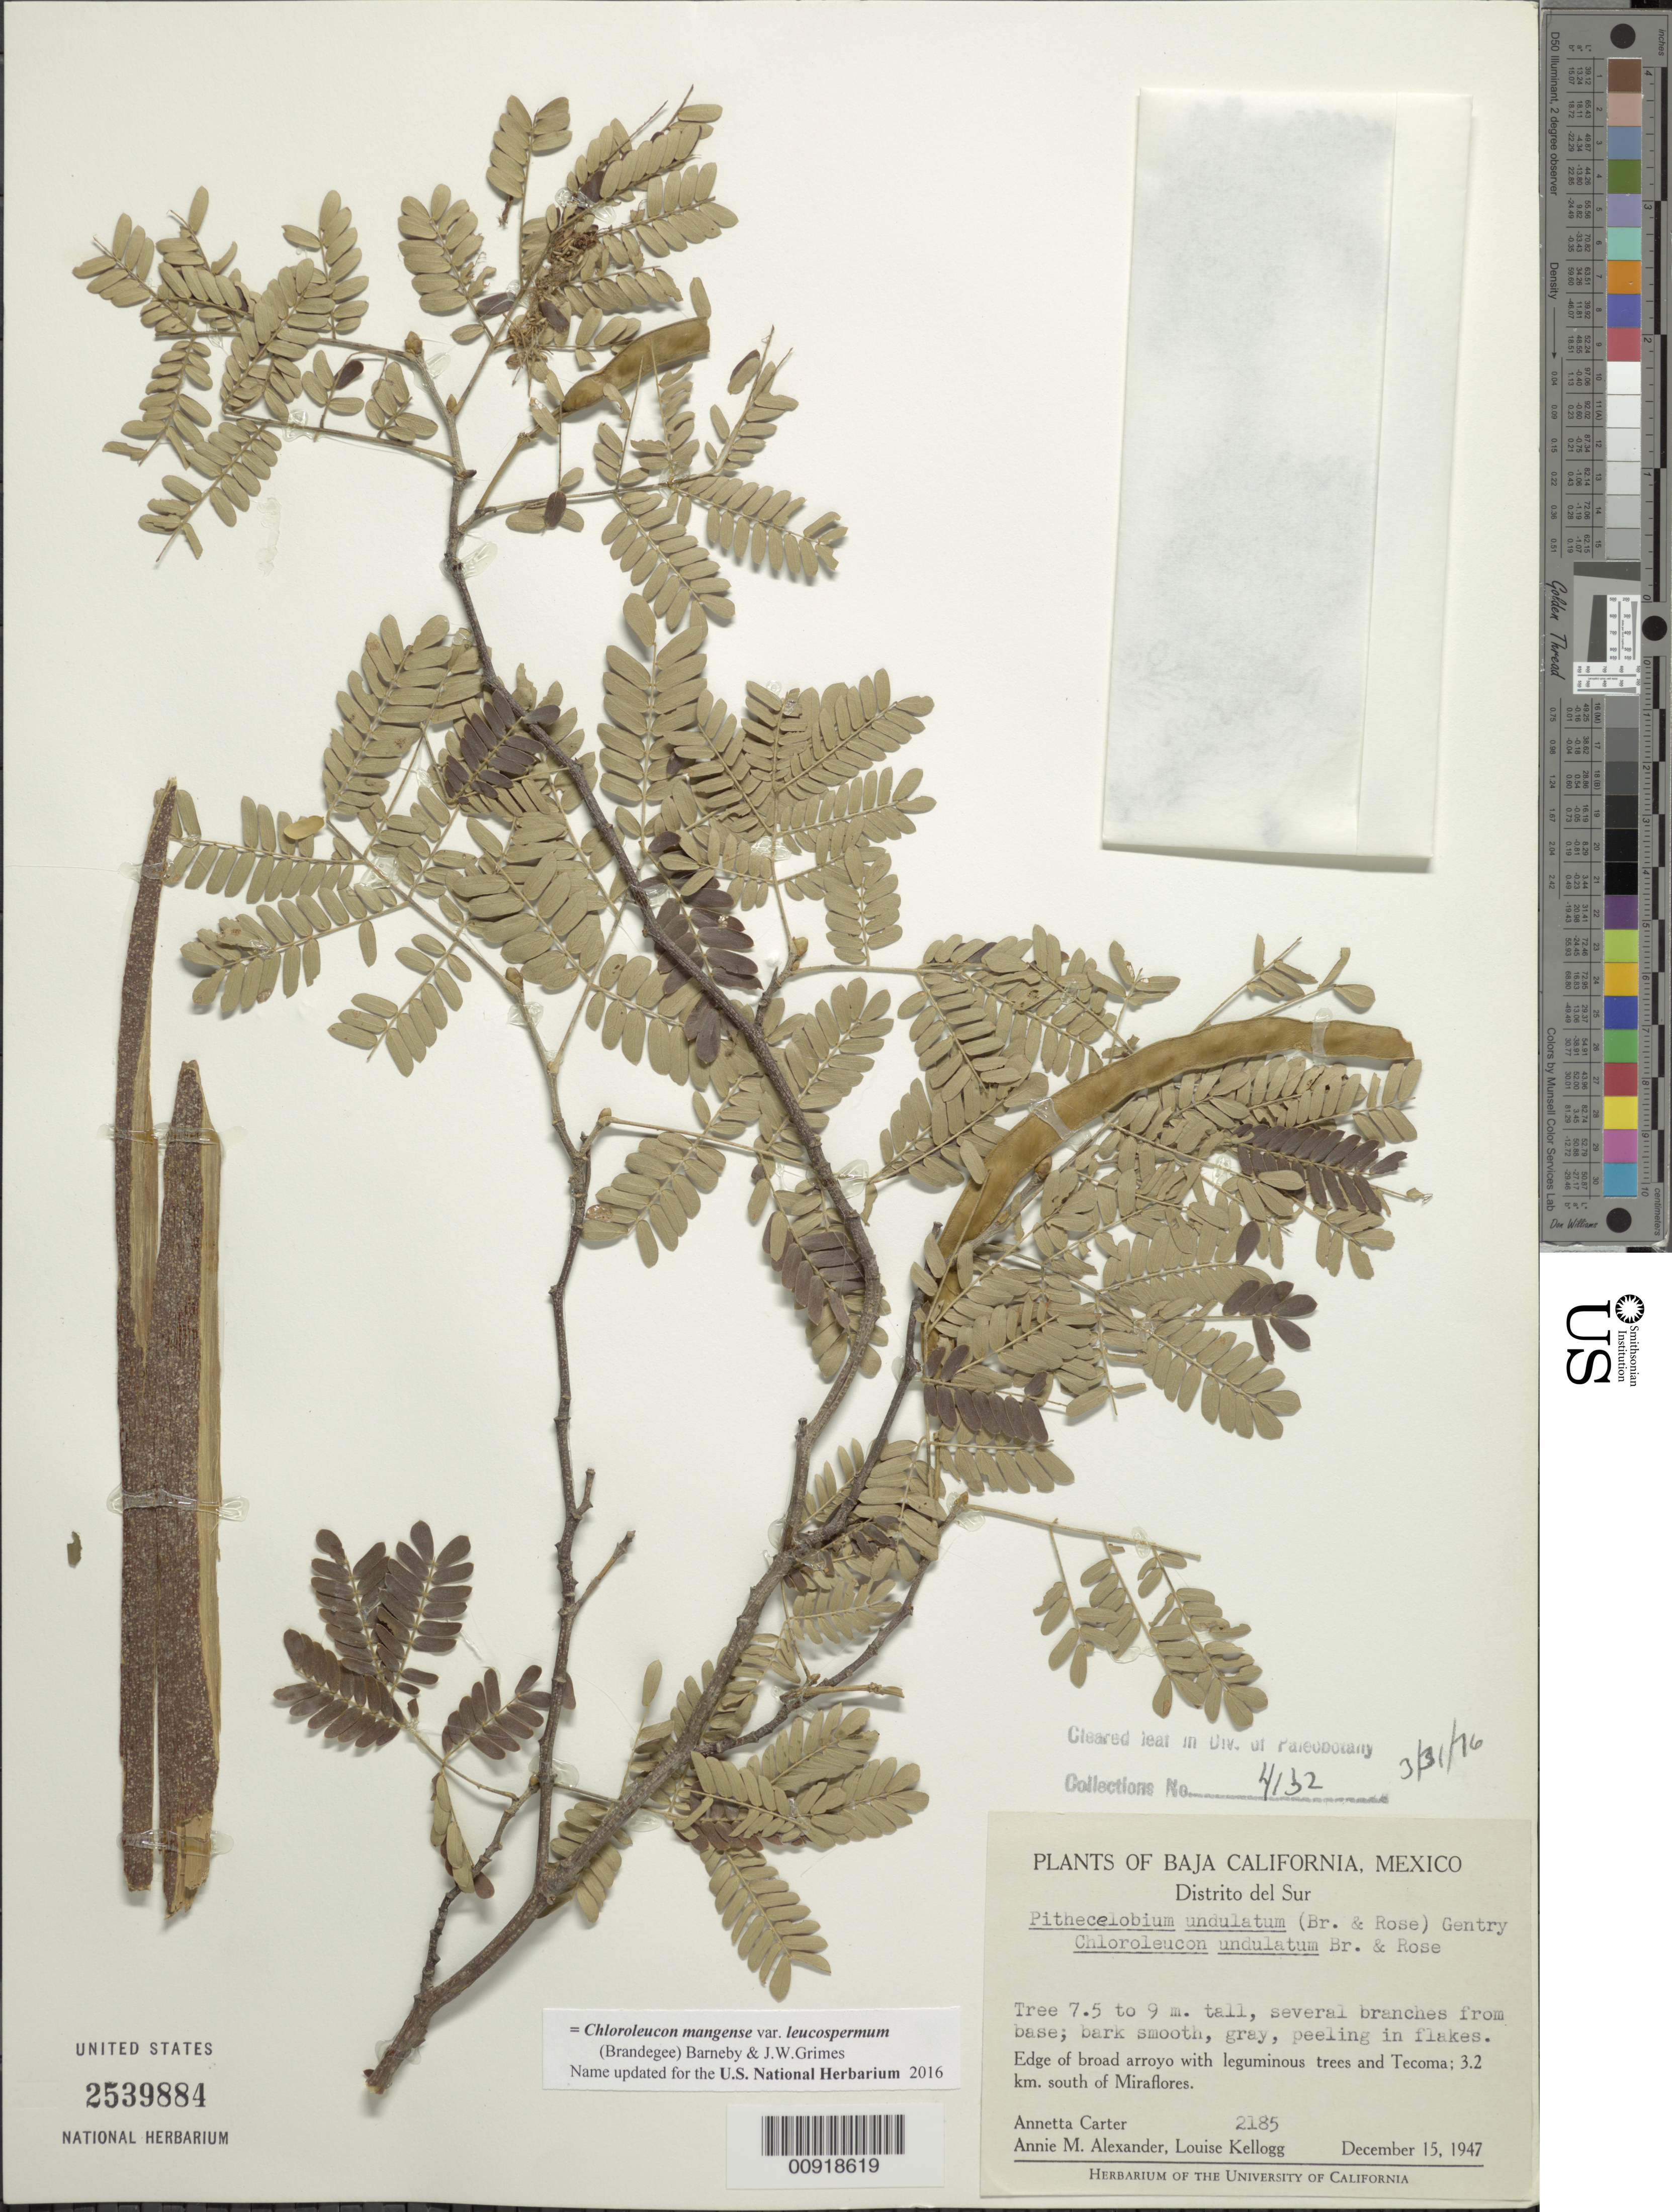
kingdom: Plantae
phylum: Tracheophyta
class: Magnoliopsida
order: Fabales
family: Fabaceae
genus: Chloroleucon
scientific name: Chloroleucon mangense var. leucospermum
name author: (Brandegee) Barneby & J.W. Grimes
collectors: A. Carter, A. M. Alexander & L. Kellogg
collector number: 2185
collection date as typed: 15 Dec 1947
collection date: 1947-12-15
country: Mexico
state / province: Baja California Sur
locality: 3.2 km. south of Miraflores, Baja California Distrito del Sur.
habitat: Edge of broad arroyo with leguminous trees and Tecoma.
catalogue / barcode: US 2539884